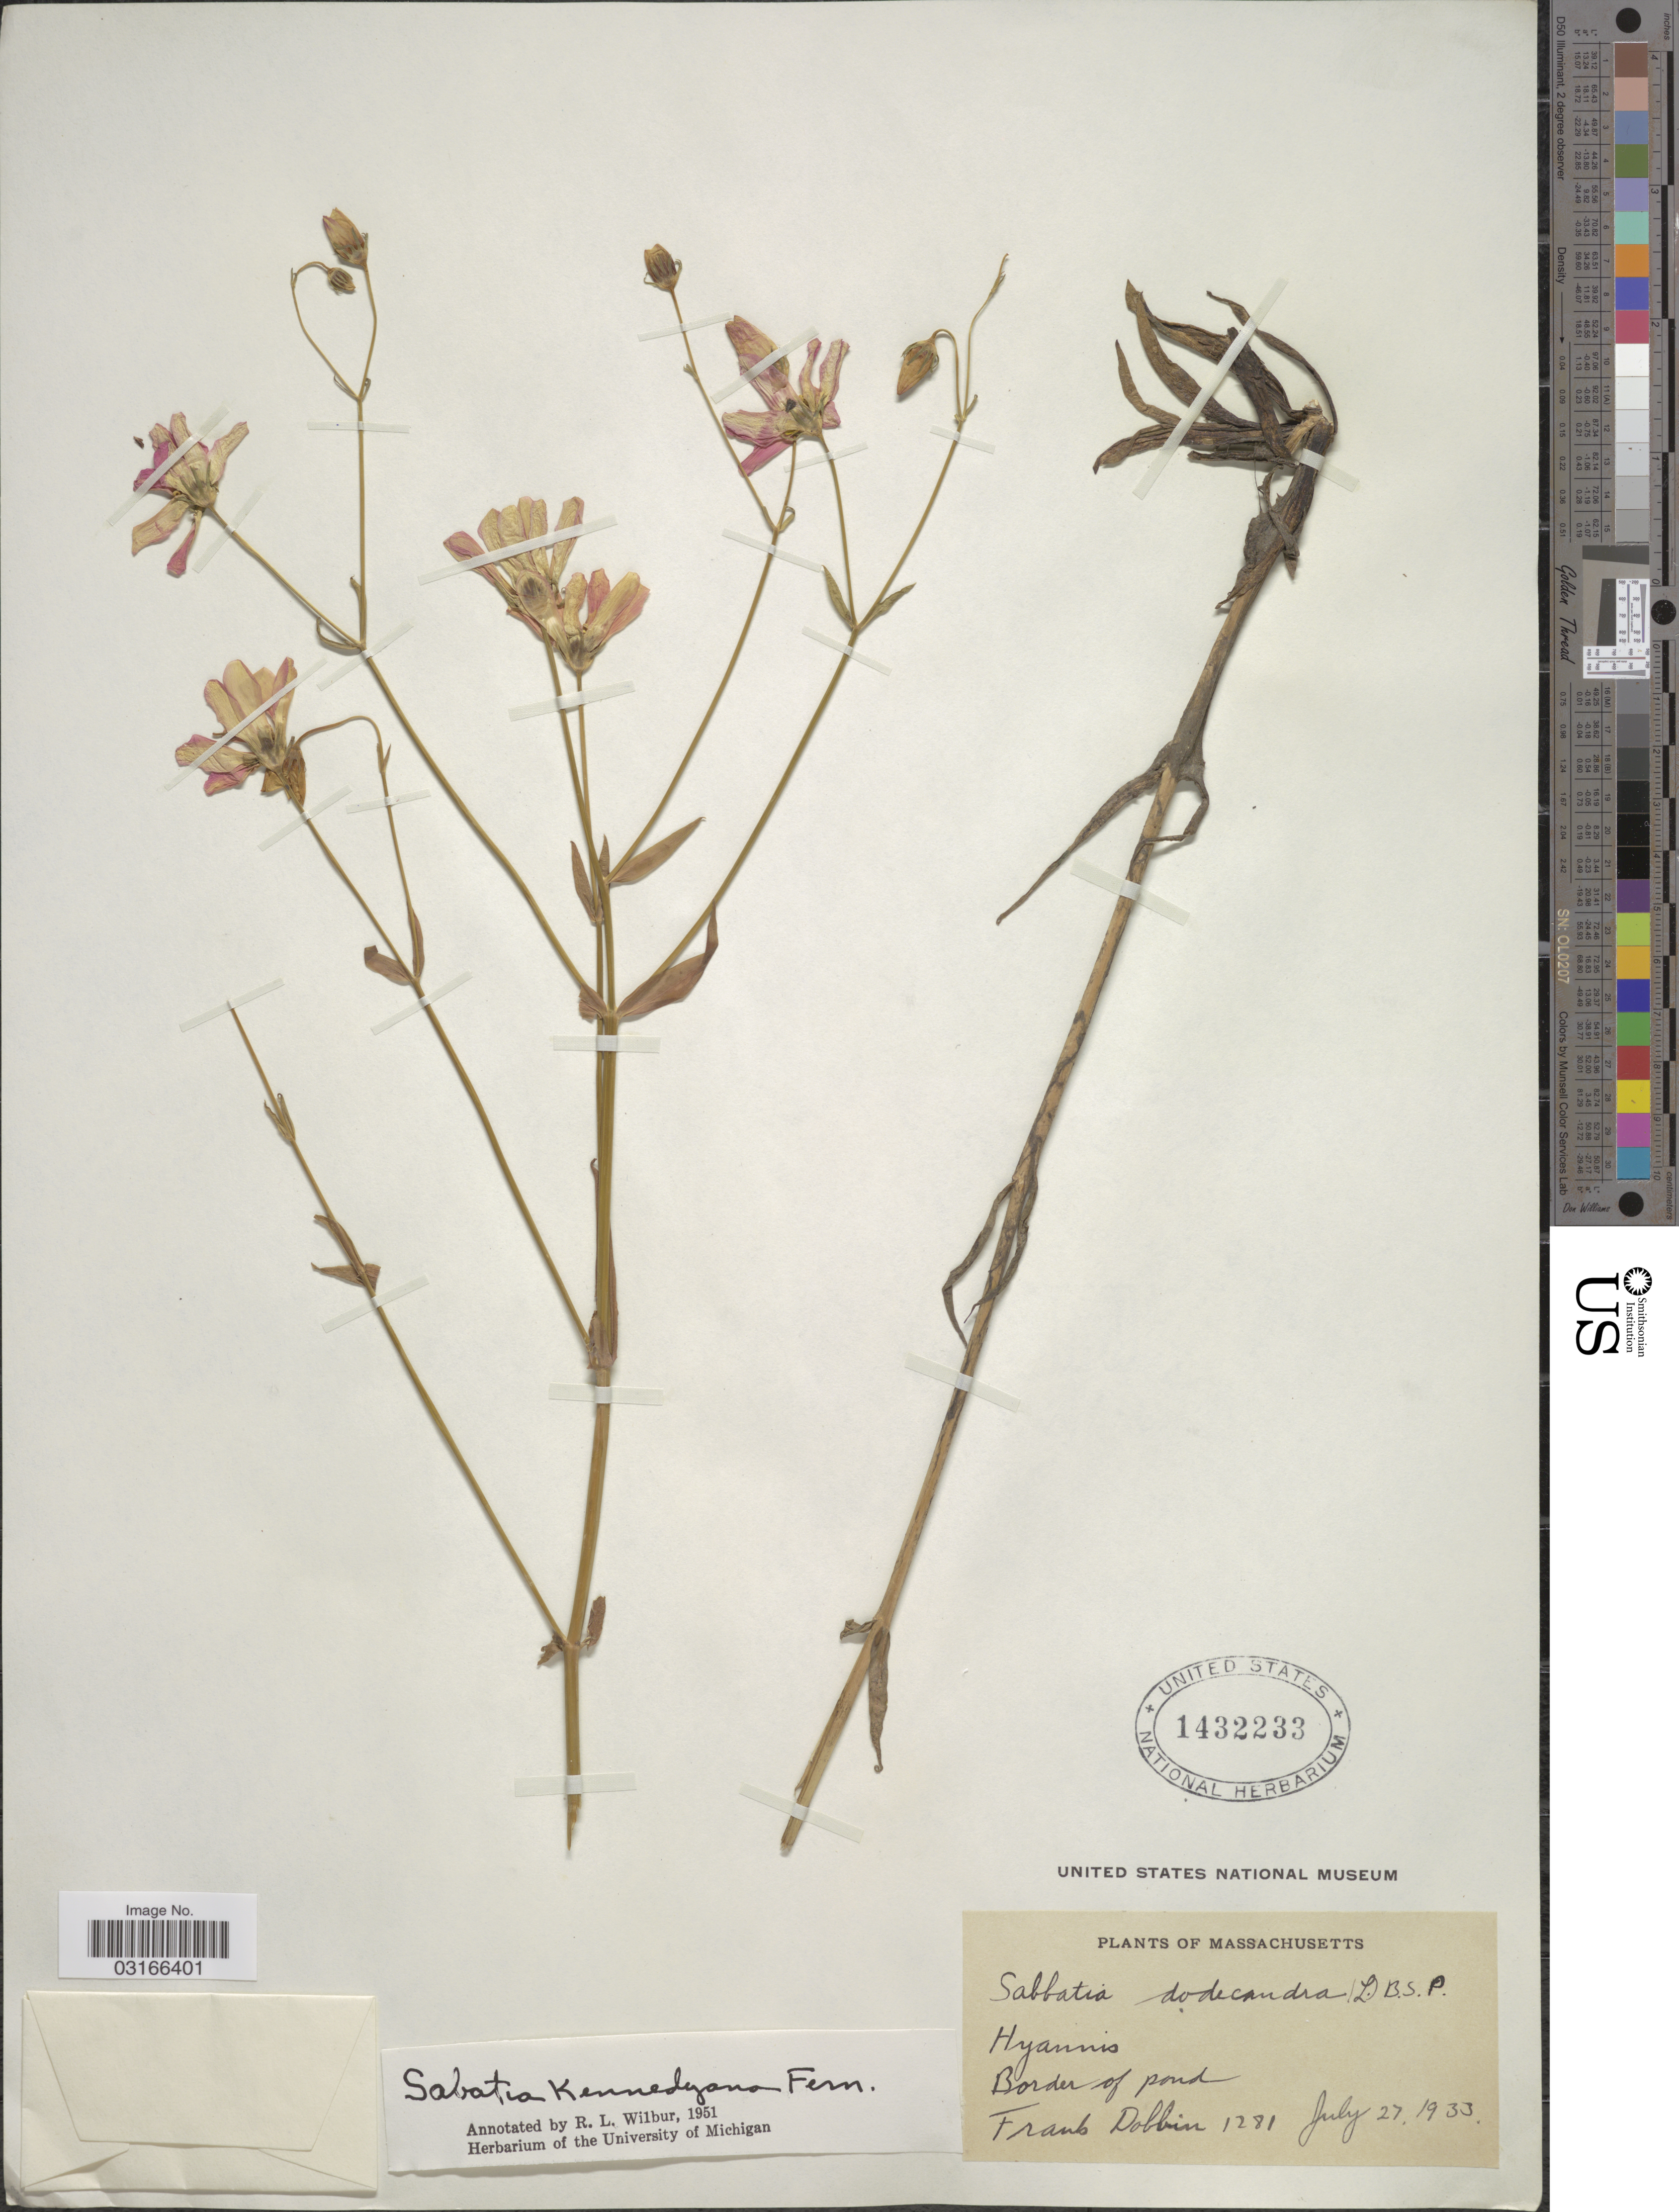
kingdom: Plantae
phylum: Tracheophyta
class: Magnoliopsida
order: Gentianales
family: Gentianaceae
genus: Sabatia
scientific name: Sabatia campestris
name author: Nutt.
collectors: F. Dobbin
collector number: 1281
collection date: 1933-07-27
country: United States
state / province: Massachusetts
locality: Hyannis. Border of pond.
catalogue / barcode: US 1432233